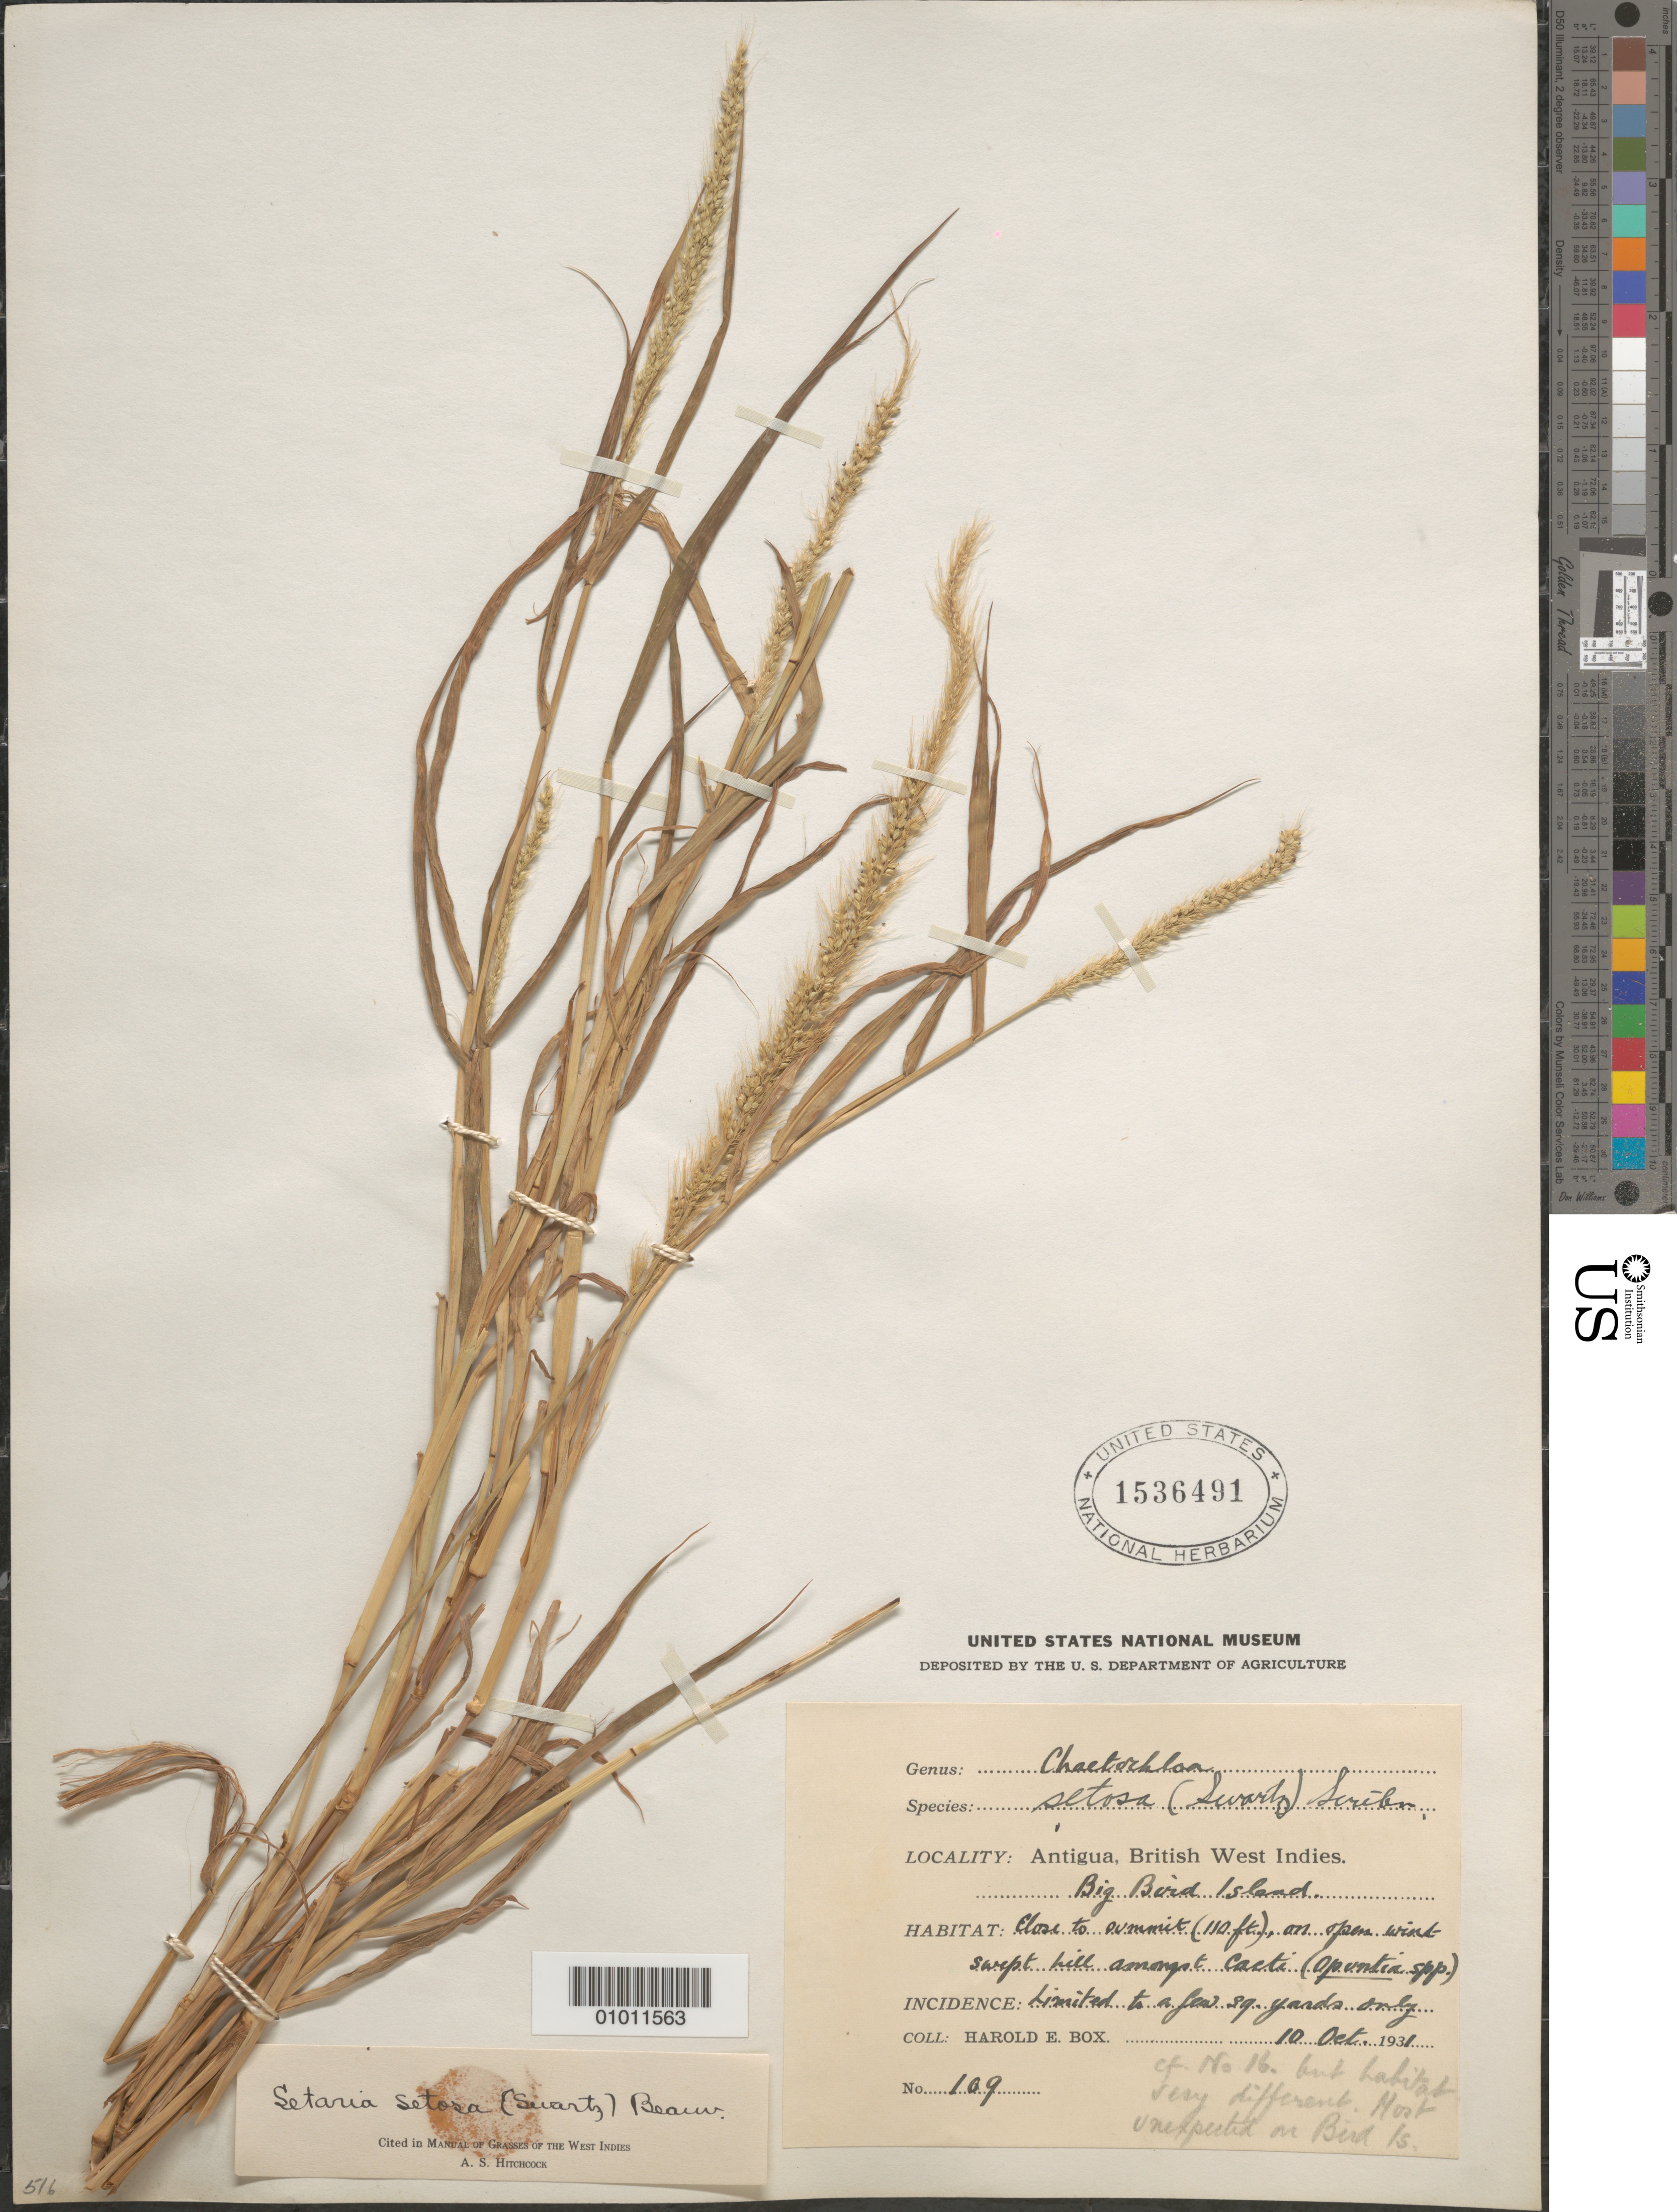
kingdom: Plantae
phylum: Tracheophyta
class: Liliopsida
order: Poales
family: Poaceae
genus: Setaria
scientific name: Setaria setosa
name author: (Sw.) P. Beauv.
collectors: H. E. Box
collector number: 109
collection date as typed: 10 Oct 1931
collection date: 1931-10-10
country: Antigua and Barbuda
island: Antigua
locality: Big Bird Island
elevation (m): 34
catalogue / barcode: US 1536491